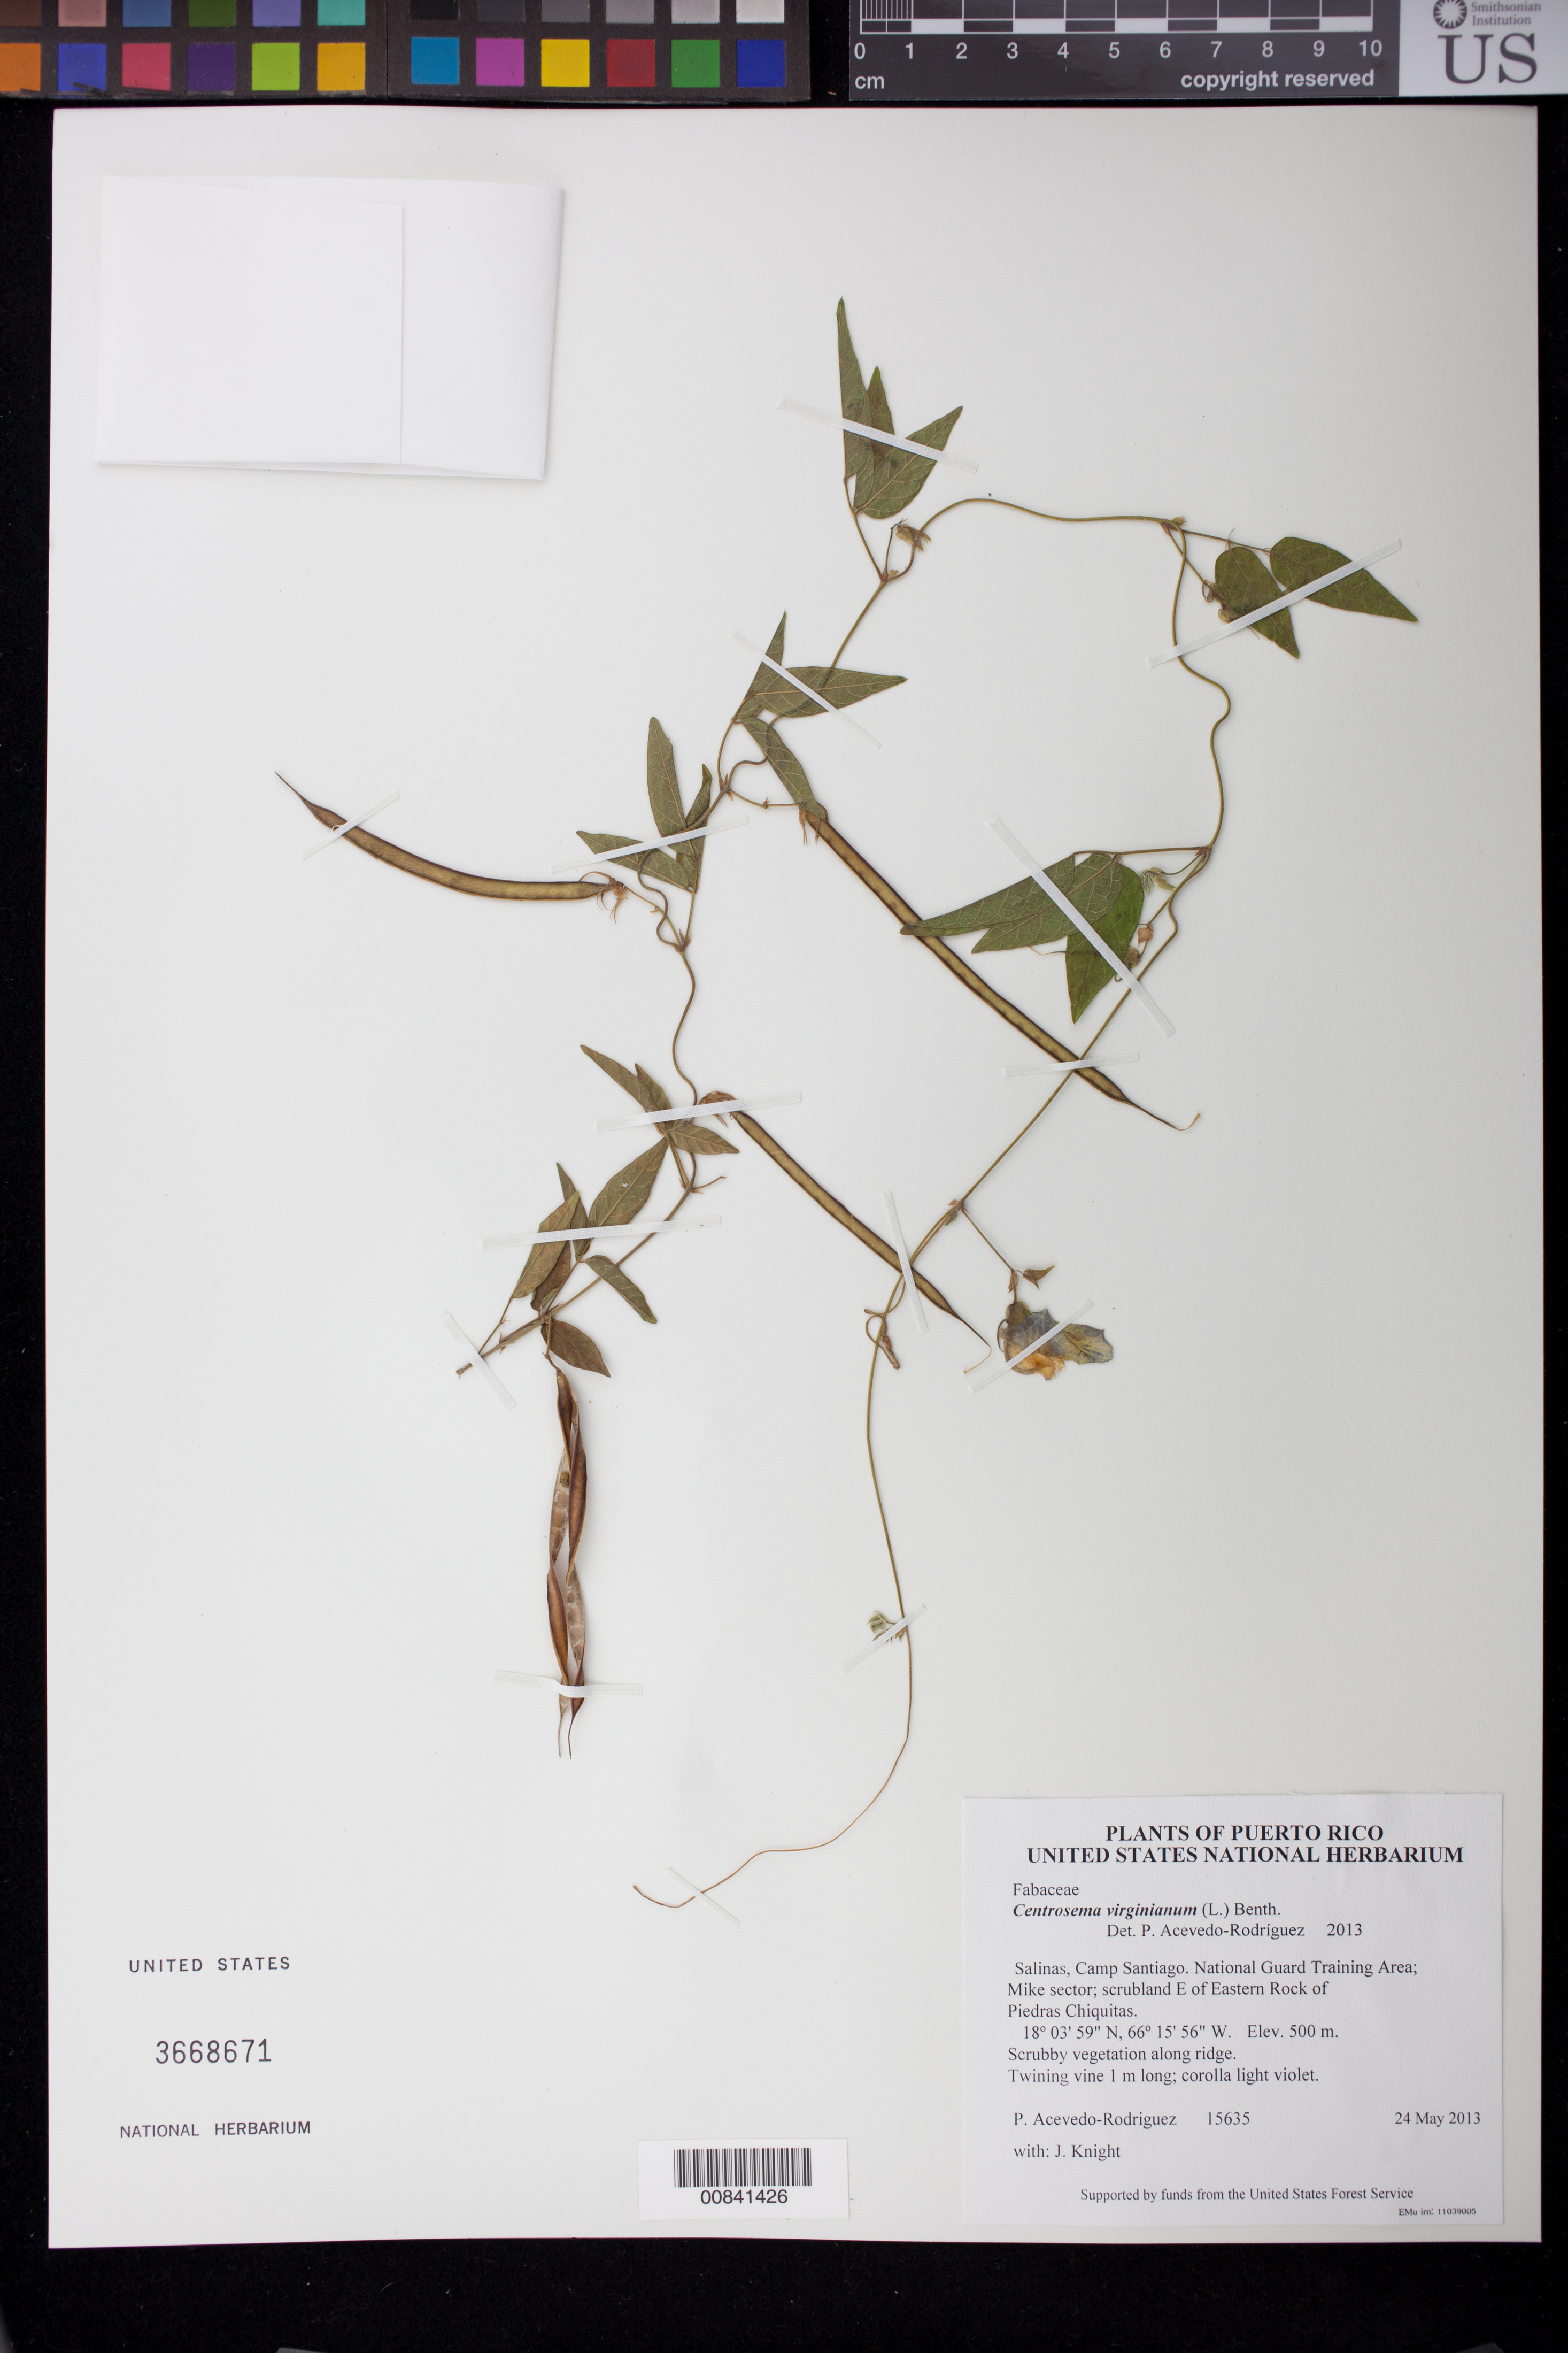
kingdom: Plantae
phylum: Tracheophyta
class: Magnoliopsida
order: Fabales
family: Fabaceae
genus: Centrosema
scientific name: Centrosema virginianum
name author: (L.) Benth.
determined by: Acevedo-Rodríguez, P., (BOT), Smithsonian Institution - National Museum of Natural History (UNITED STATES)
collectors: P. Acevedo-Rodr. & J. Knight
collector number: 15635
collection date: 2013-05-24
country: Puerto Rico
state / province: Salinas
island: Puerto Rico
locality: Camp Santiago. National Guard Training Area; Mike sector; scrubland E of Eastern Rock of Piedras Chiquitas.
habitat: Scrubby vegetation along ridge.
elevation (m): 500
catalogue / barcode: US 3668671